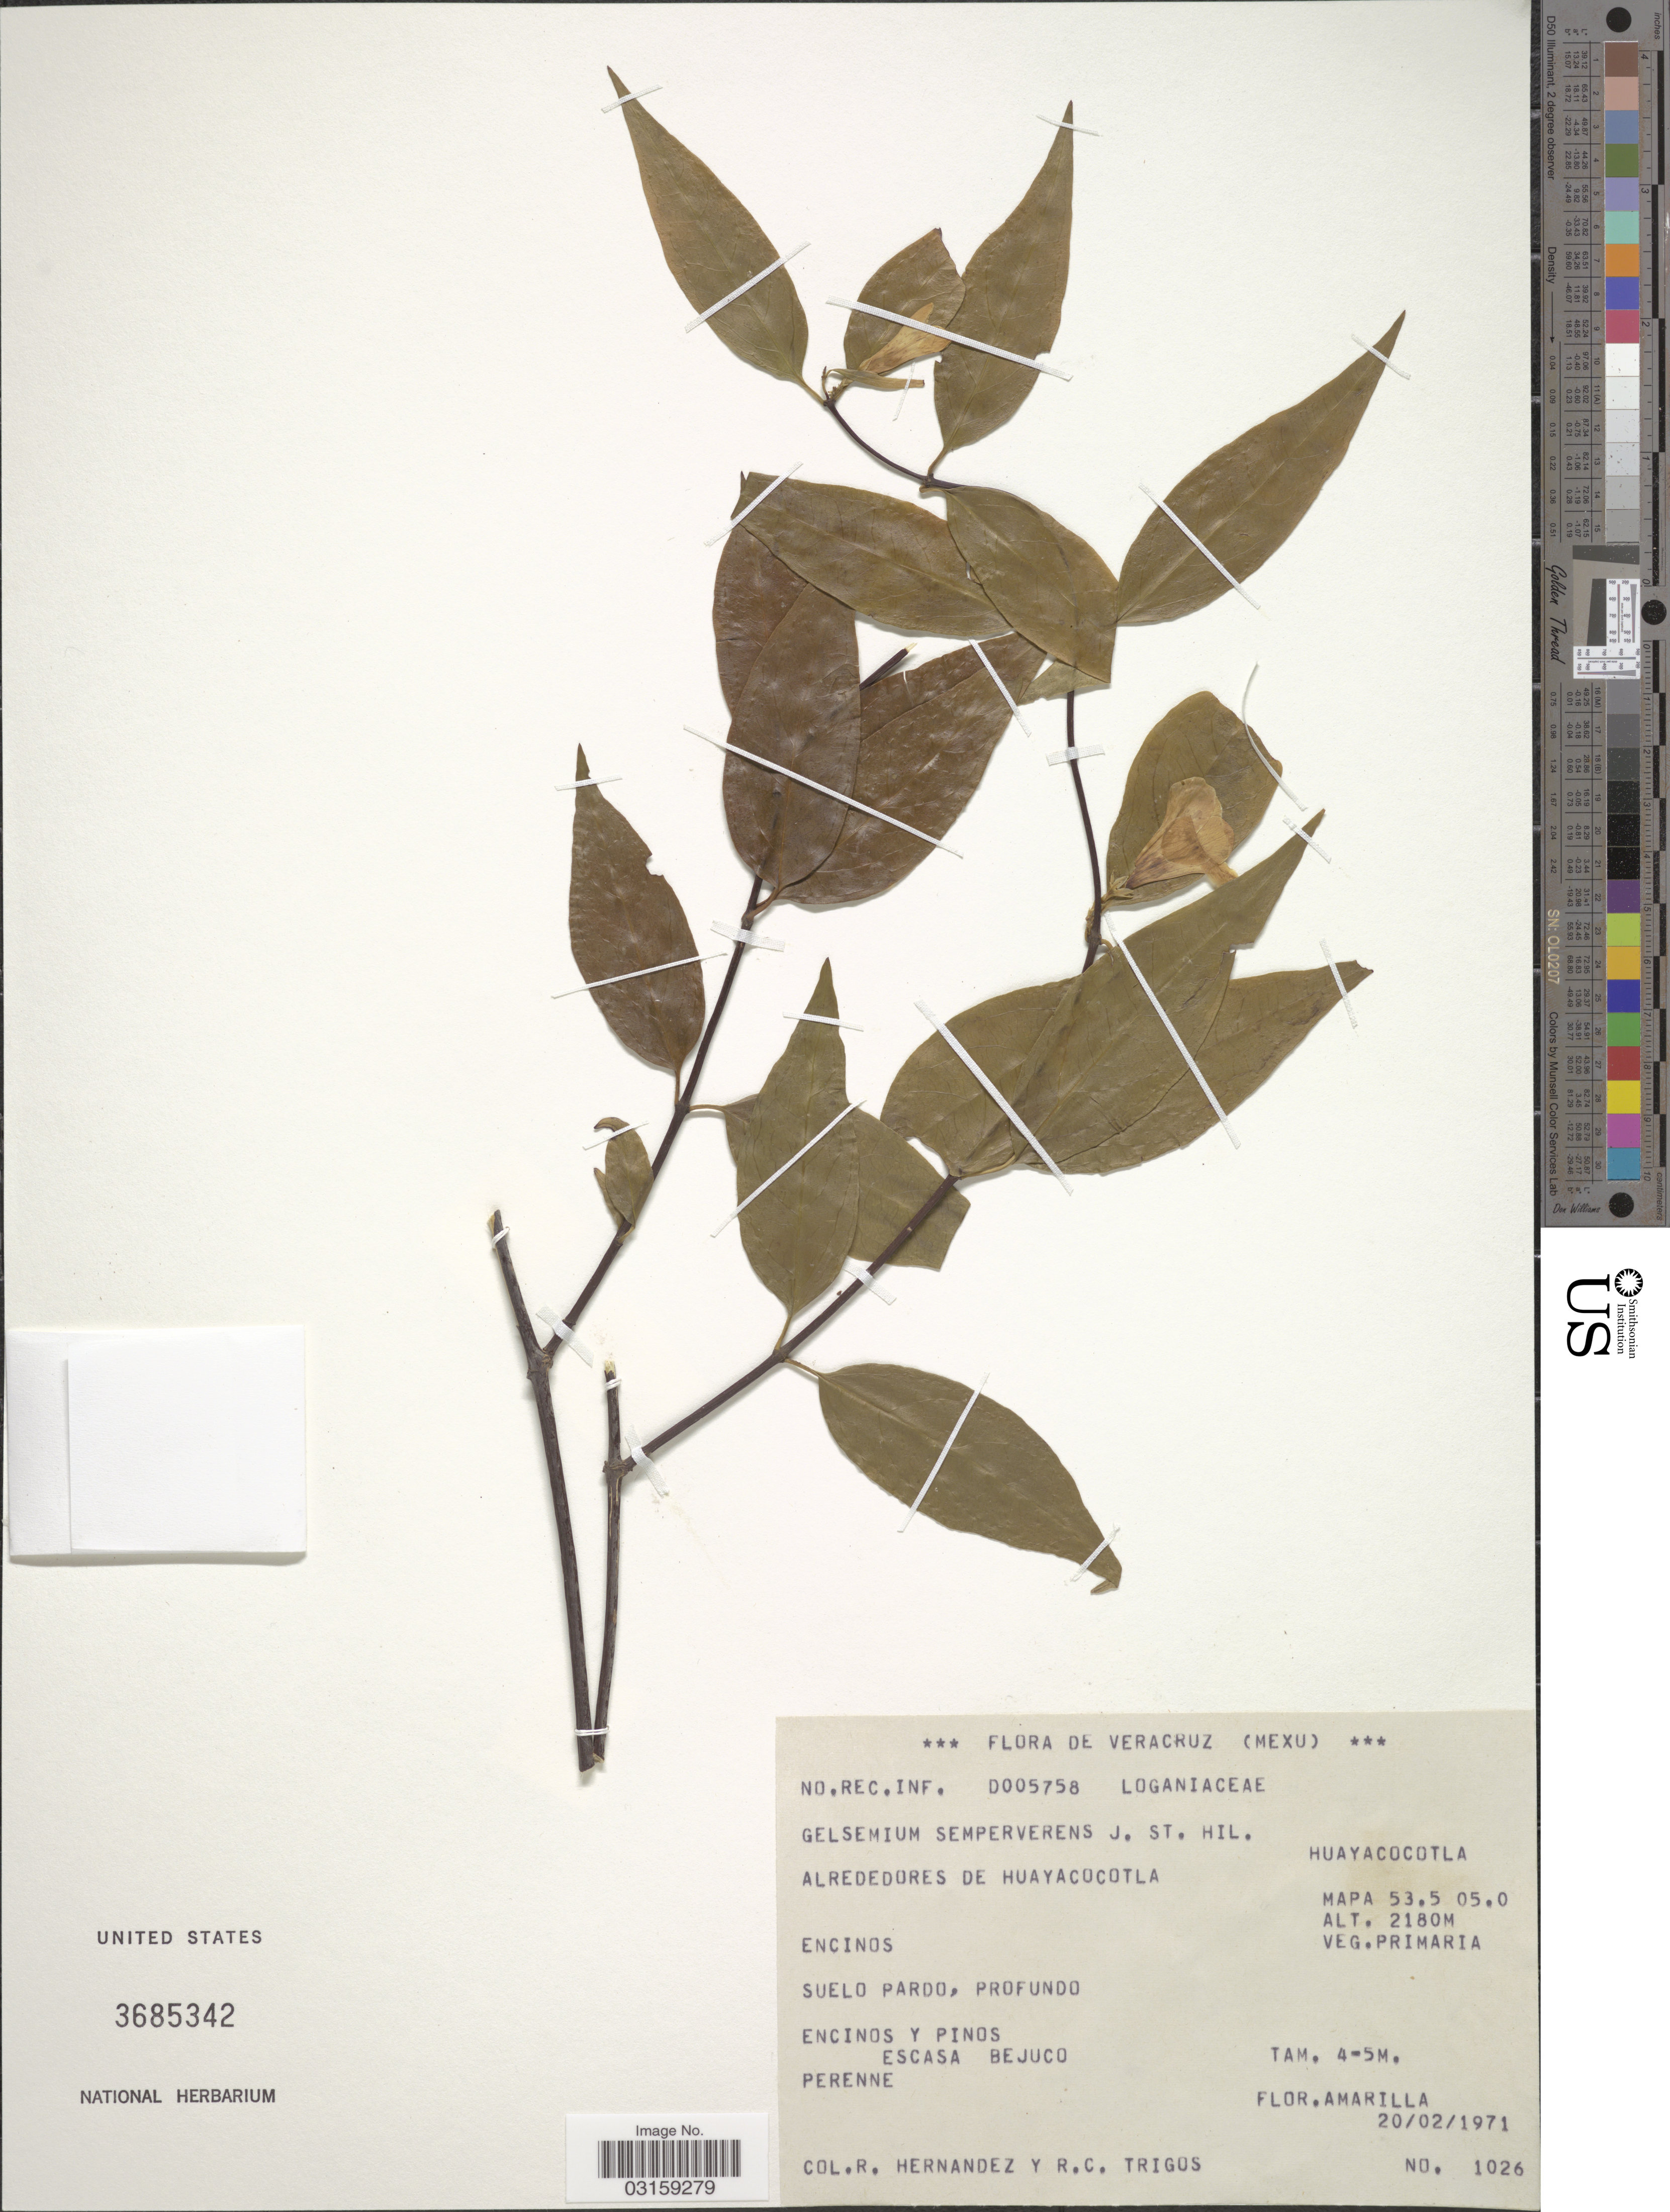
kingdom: Plantae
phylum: Tracheophyta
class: Magnoliopsida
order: Gentianales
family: Gelsemiaceae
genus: Gelsemium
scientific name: Gelsemium sempervirens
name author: (L.) J. St.-Hil.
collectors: R. Hernandez M. & R. Trigos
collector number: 1026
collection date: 1971-02-20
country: Mexico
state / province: Veracruz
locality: Veracruz (Mexu). Alrededores de Huayacocotla. Huayacocotla. Mapa 53.5 05.0. Encinos.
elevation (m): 2180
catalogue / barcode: US 3685342